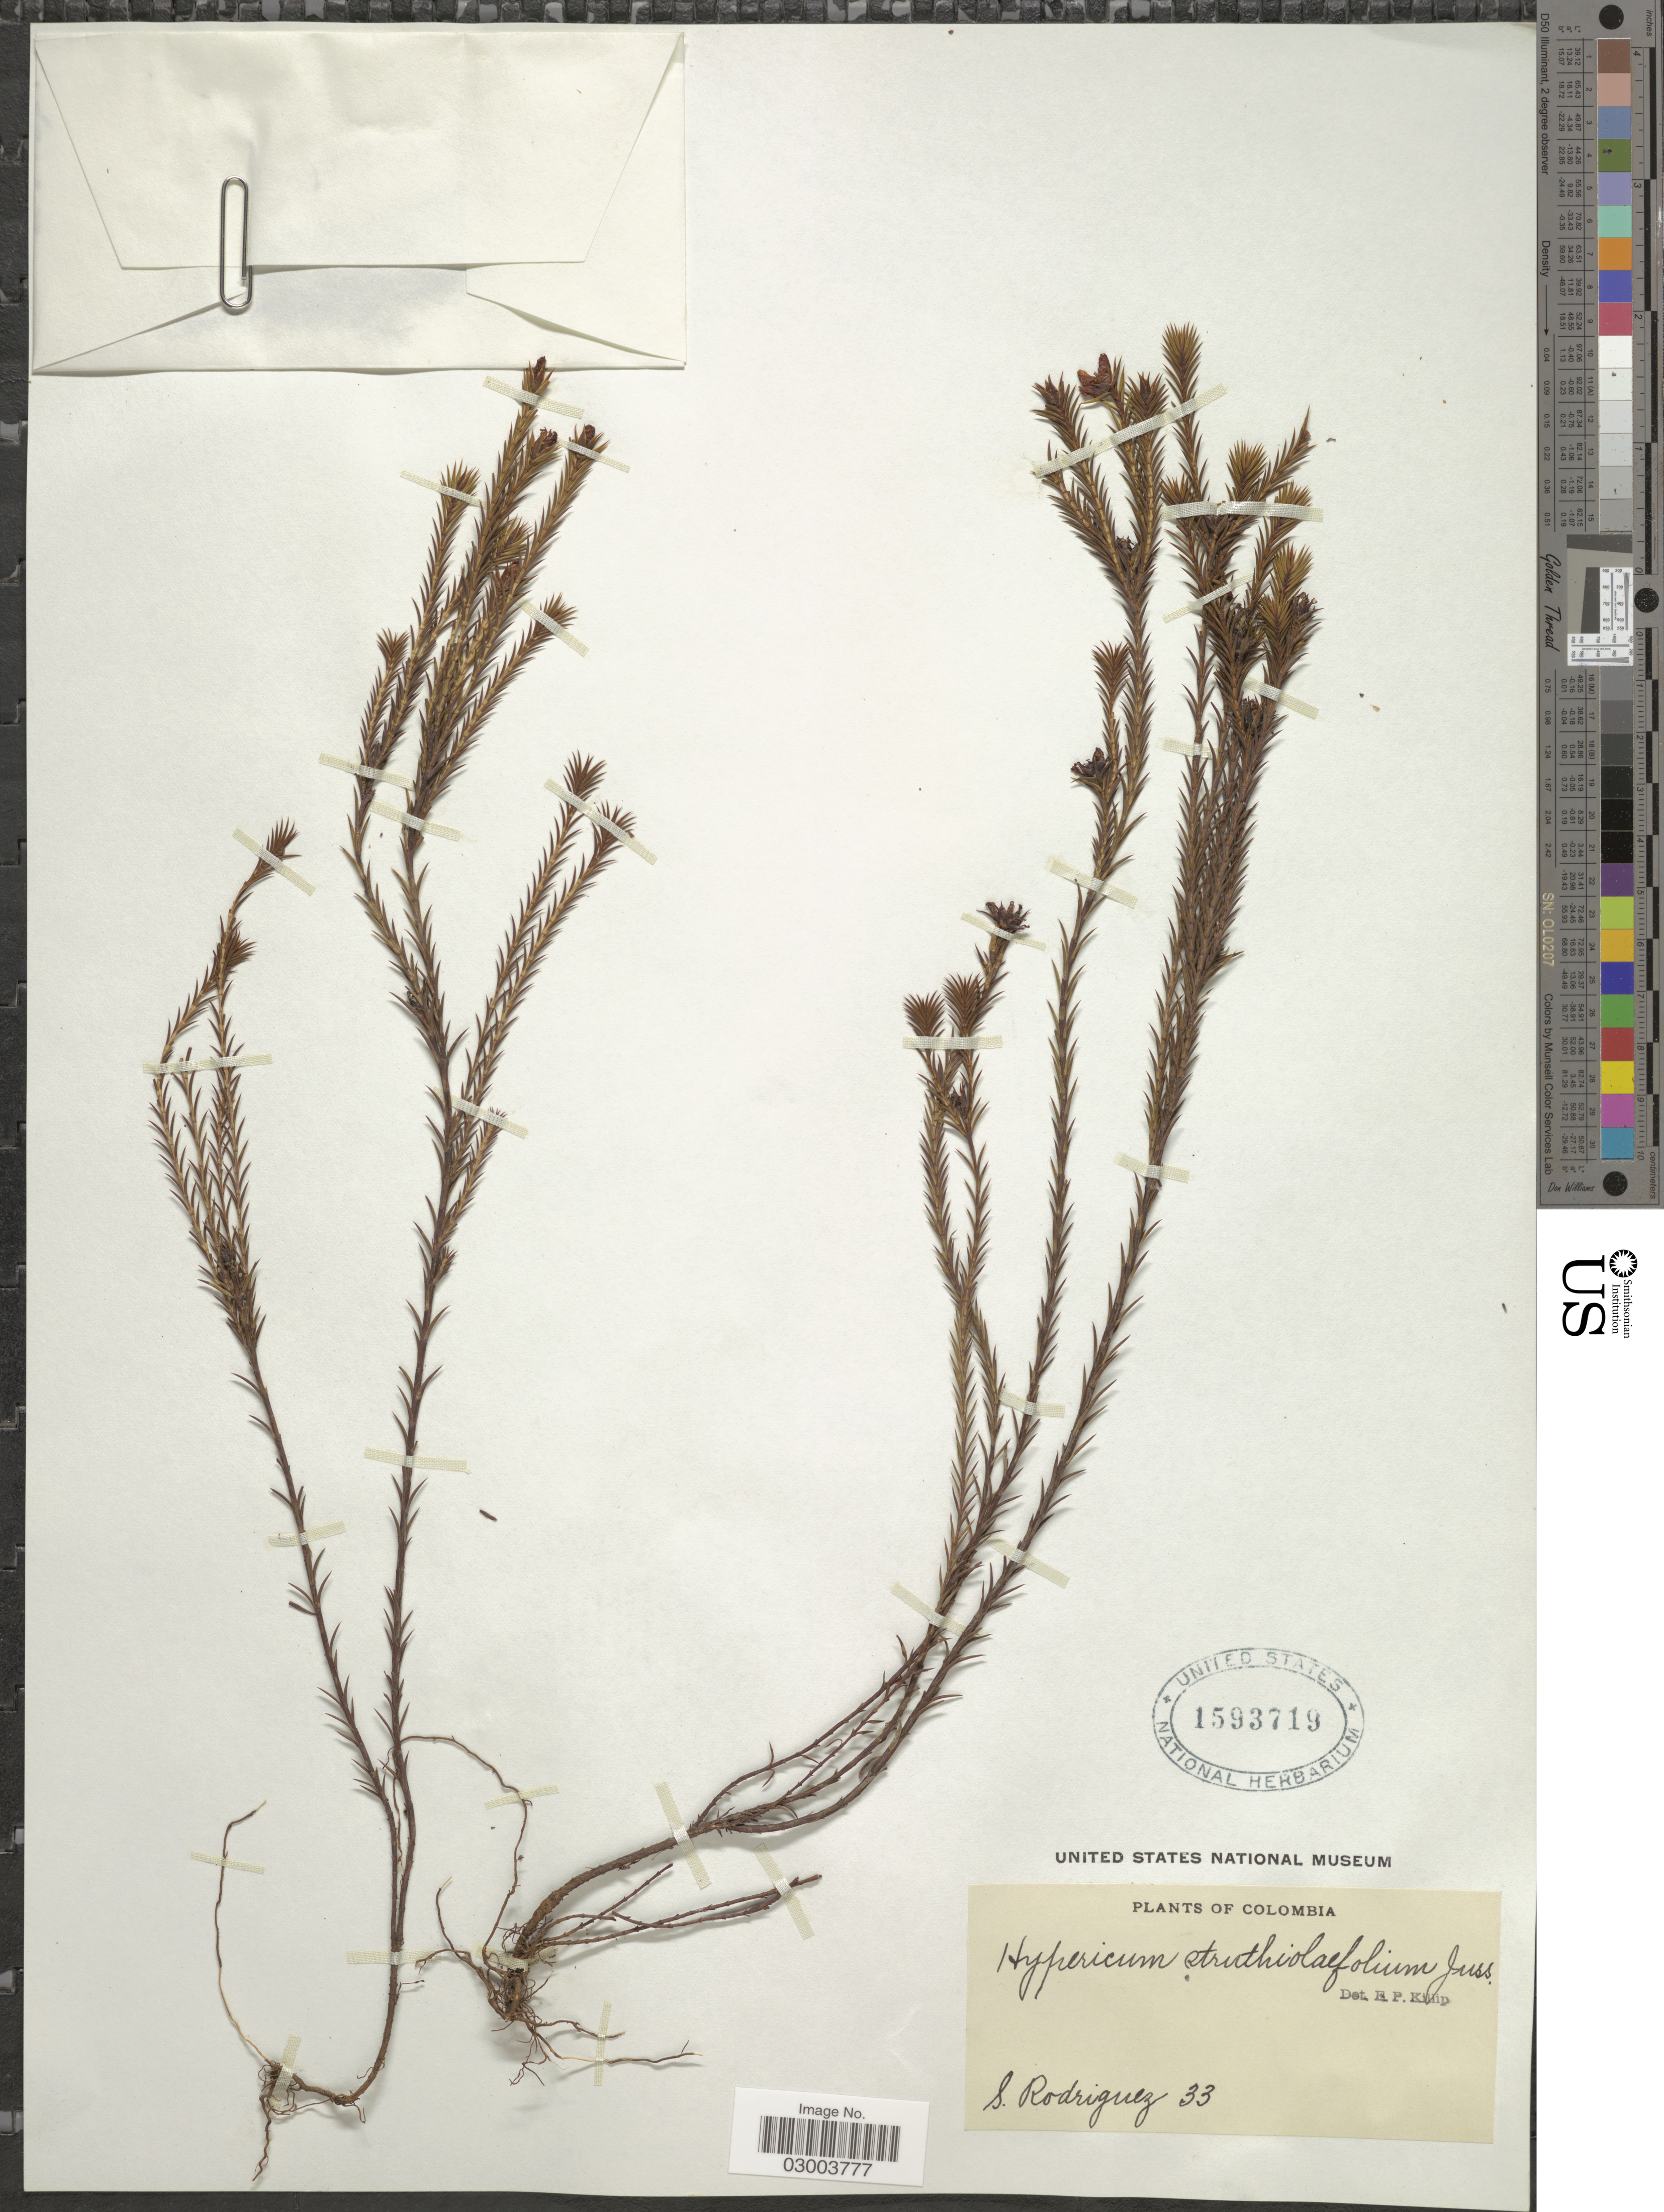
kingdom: Plantae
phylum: Tracheophyta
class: Magnoliopsida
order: Malpighiales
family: Hypericaceae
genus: Hypericum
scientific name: Hypericum strictum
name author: Kunth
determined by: Strong, M. T., (US), Smithsonian Institution - National Museum of Natural History (UNITED STATES)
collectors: S. Rodriguez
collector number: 33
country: Colombia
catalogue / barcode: US 1593719